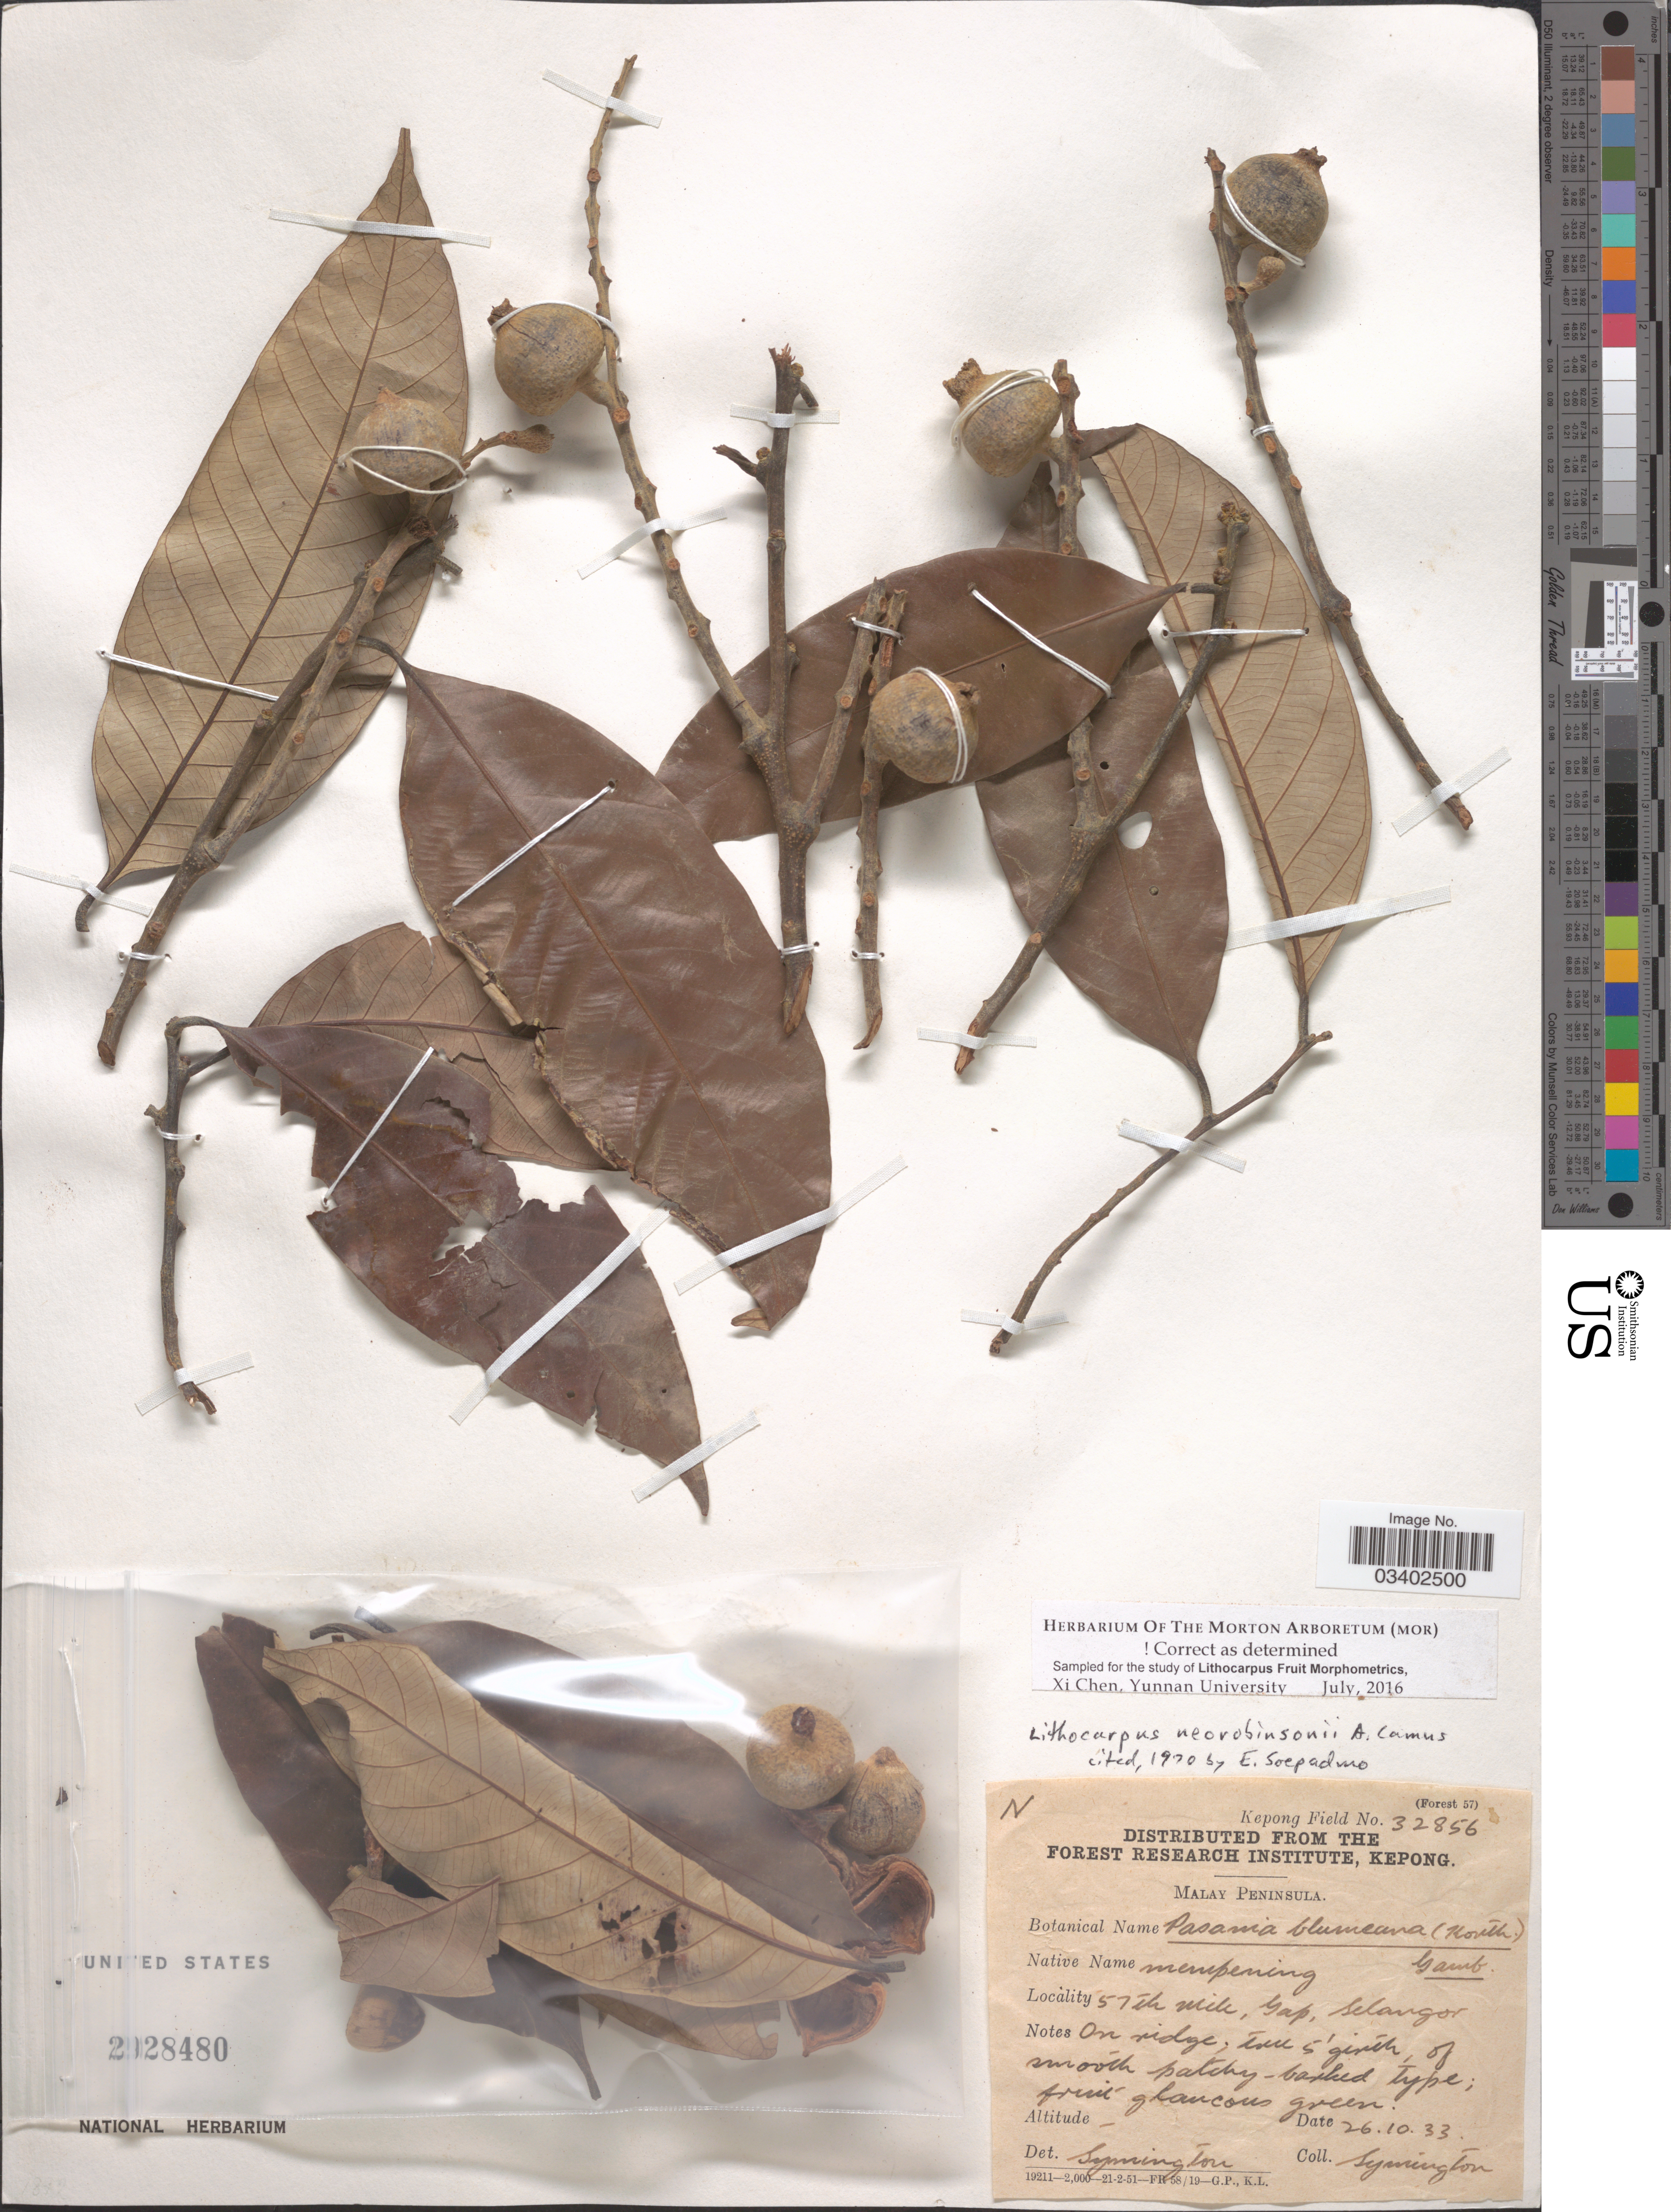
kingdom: Plantae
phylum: Tracheophyta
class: Magnoliopsida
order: Fagales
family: Fagaceae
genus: Lithocarpus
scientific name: Lithocarpus neorobinsonii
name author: A. Camus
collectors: -- Symington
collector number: Kepong Field 32856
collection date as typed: Transcribed d/m/y: 26/10/33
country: Malaysia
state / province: Selangor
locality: Malay Peninsula. 57th Mile, Gap.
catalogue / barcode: US 2928480